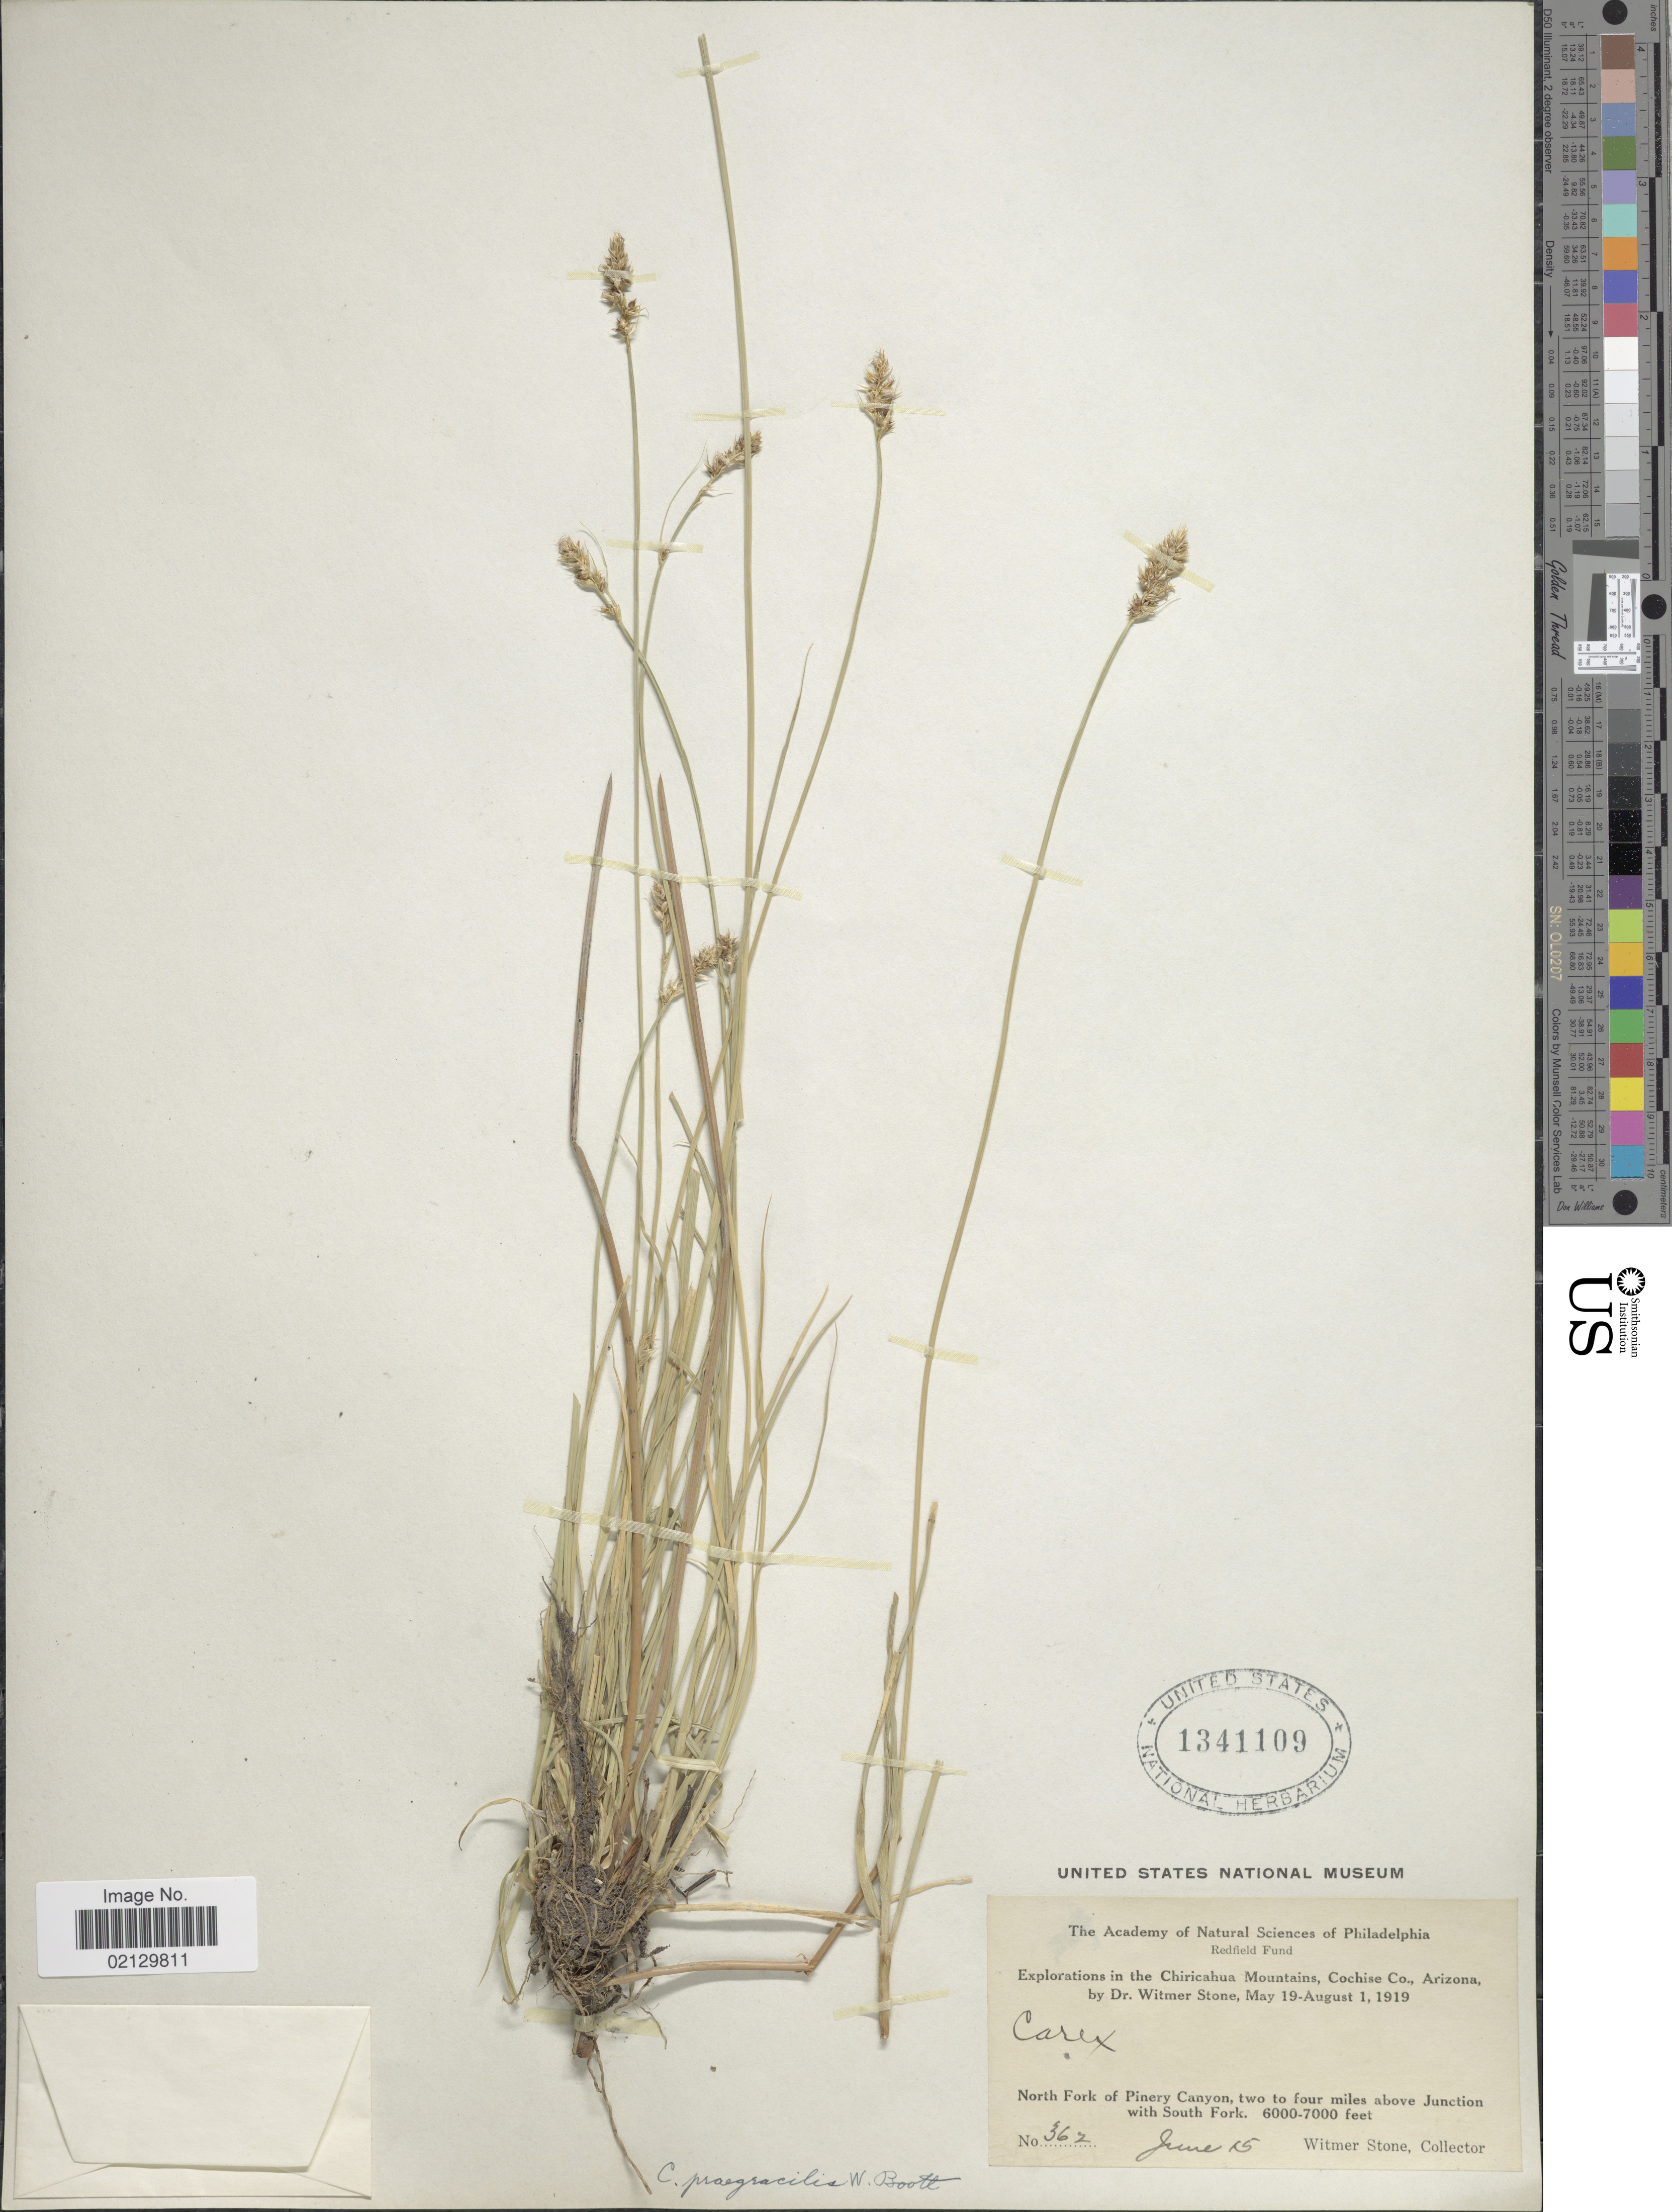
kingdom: Plantae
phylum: Tracheophyta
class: Liliopsida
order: Poales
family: Cyperaceae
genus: Carex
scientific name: Carex praegracilis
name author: W. Boott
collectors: W. Stone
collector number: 362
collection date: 1919-06-15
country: United States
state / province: Arizona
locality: Chiricahua Mountains, Cochise Co., Arizona. North Fork of Pinery Canyon, tow to four miles above Junction with South Fork.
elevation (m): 1829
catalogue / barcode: US 1341109